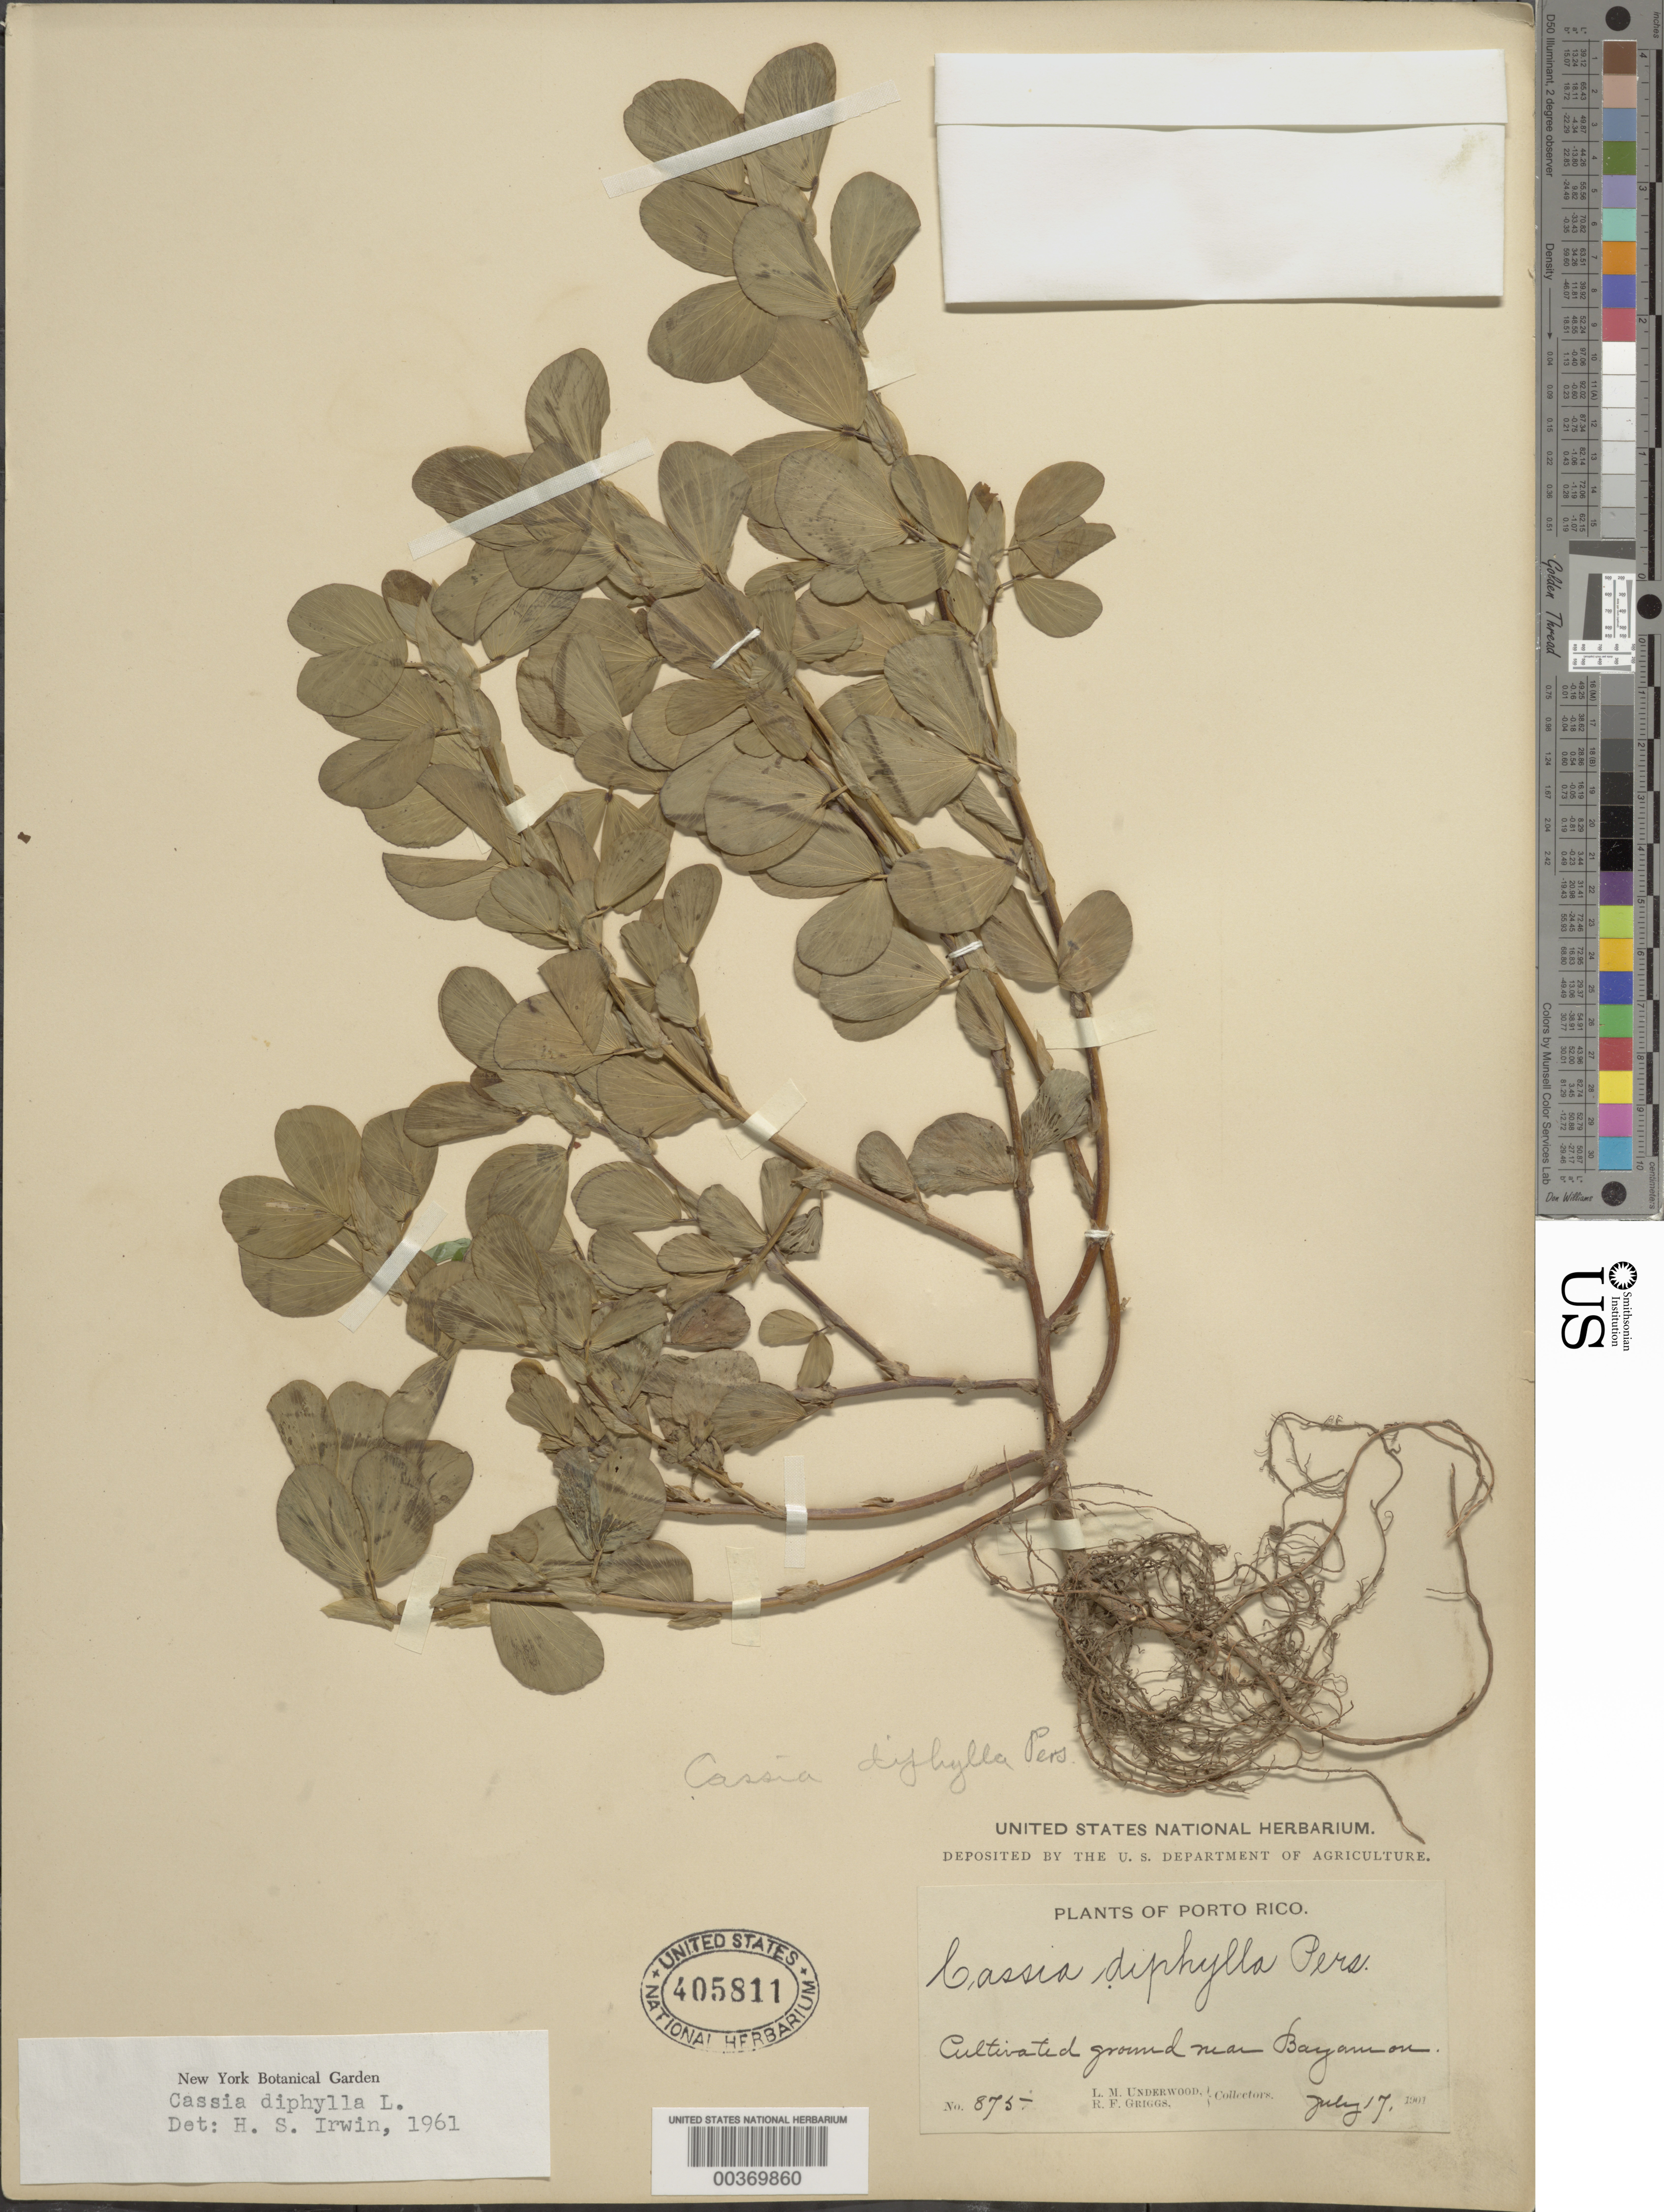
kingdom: Plantae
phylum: Tracheophyta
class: Magnoliopsida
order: Fabales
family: Fabaceae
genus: Chamaecrista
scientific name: Chamaecrista diphylla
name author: (L.) Greene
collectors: L. M. Underwood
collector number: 875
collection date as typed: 17 Jul 1901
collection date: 1901-07-17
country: Puerto Rico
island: Greater Antilles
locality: Near Bayamon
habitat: Cultivated ground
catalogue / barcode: US 405811